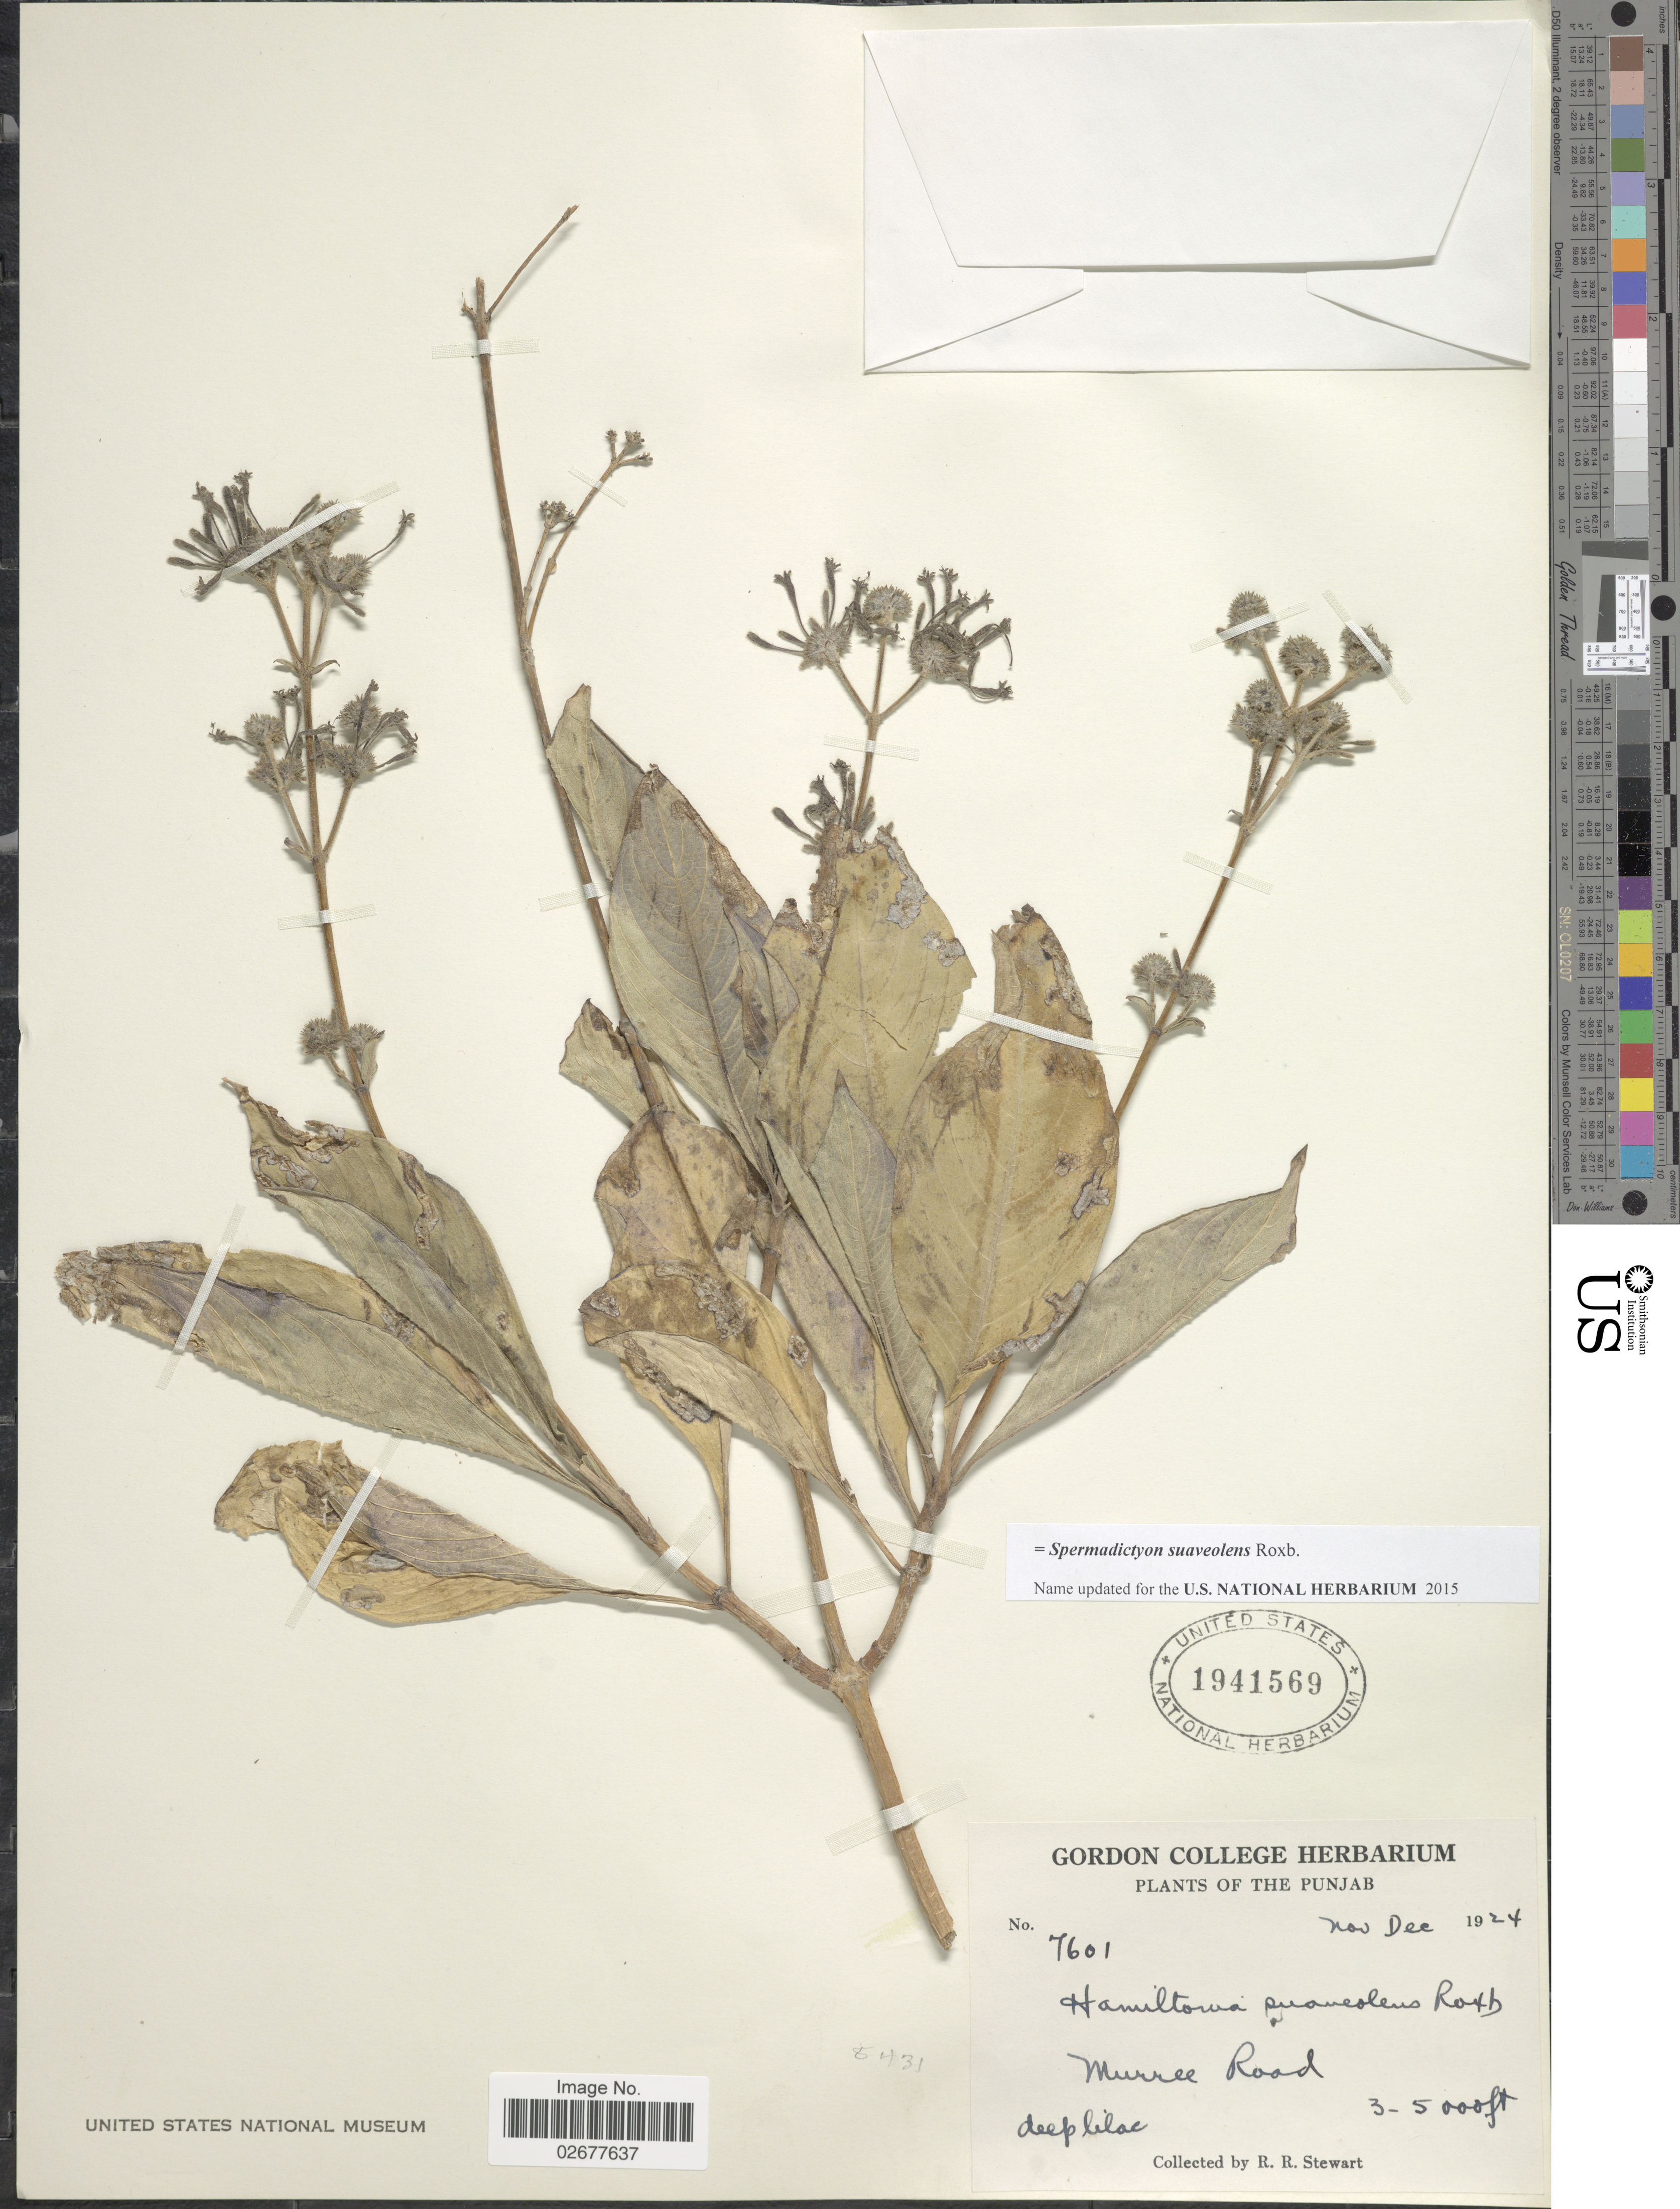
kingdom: Plantae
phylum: Tracheophyta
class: Magnoliopsida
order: Gentianales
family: Rubiaceae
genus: Spermadictyon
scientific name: Spermadictyon suaveolens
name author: Roxb.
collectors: R. R. Stewart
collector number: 7601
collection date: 1924-11/1924-12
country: Pakistan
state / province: Punjab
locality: Murree Road.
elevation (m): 914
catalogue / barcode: US 1941569